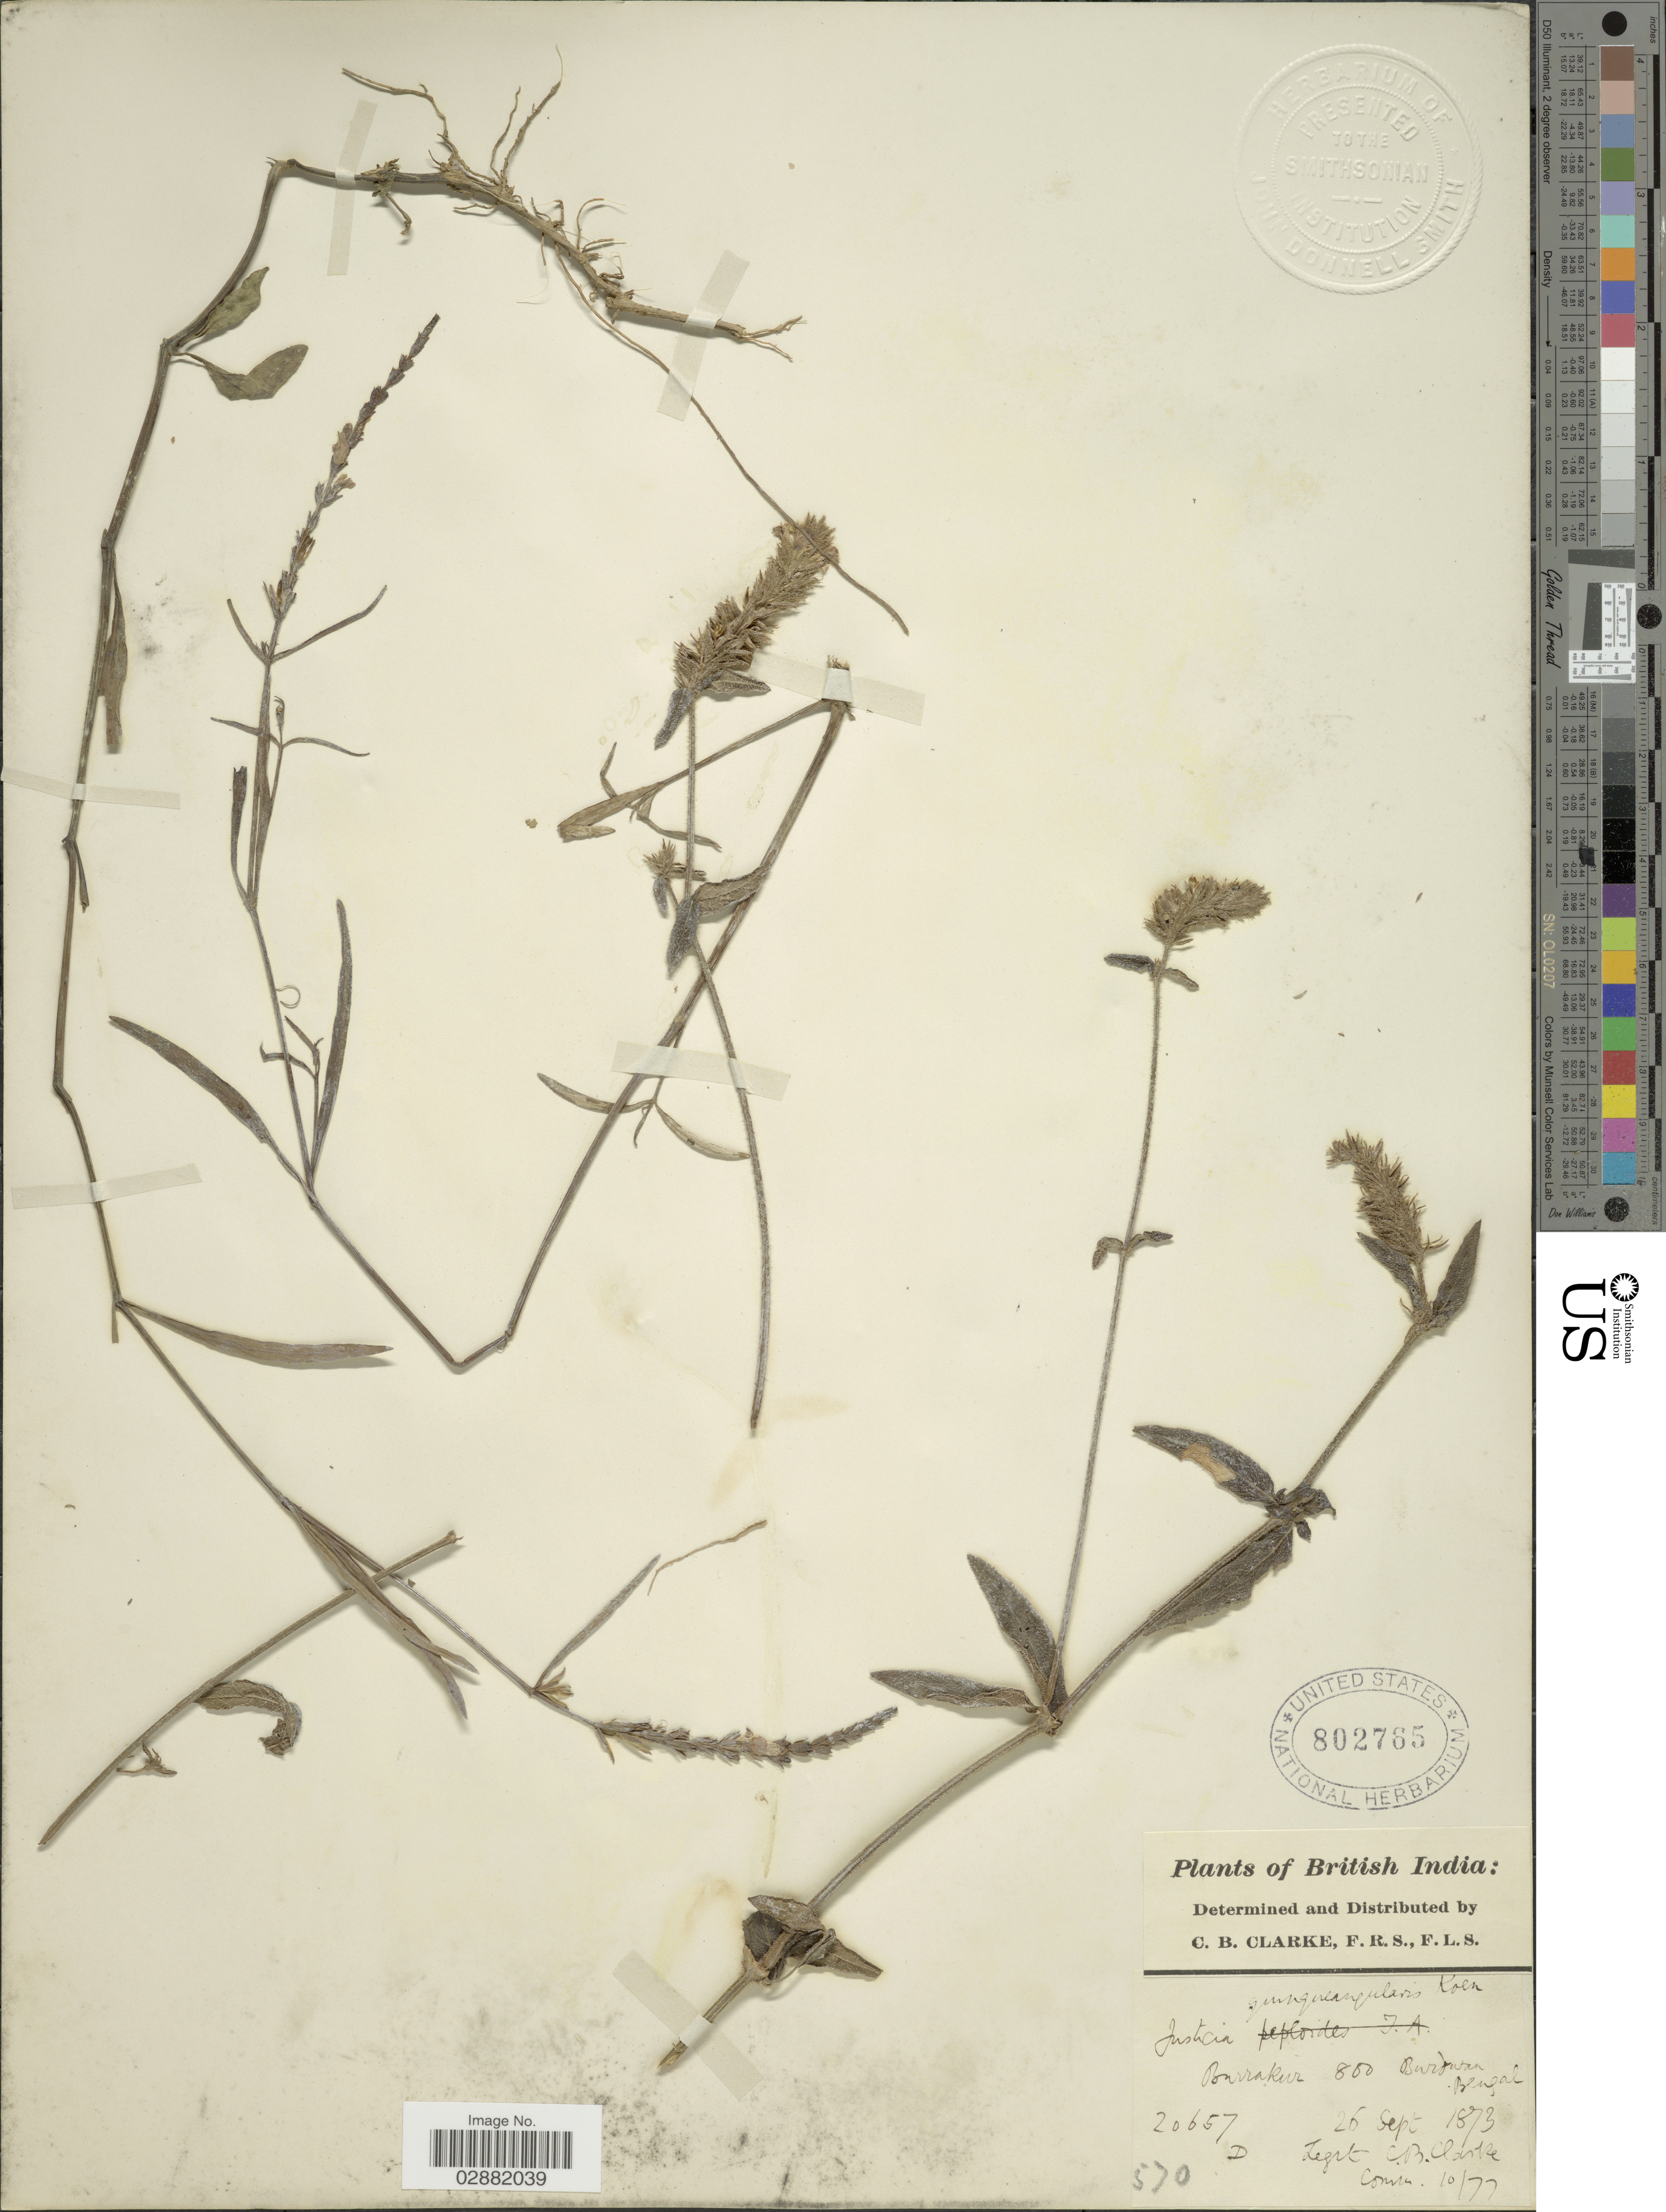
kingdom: Plantae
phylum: Tracheophyta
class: Magnoliopsida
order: Lamiales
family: Acanthaceae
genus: Justicia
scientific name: Justicia quinqueangularis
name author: K.D. Koenig ex Roxb.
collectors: C. B. Clarke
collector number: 20657D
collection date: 1873-09-26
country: India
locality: British India, Burrakur, Burdwan Bengal.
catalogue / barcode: US 802765